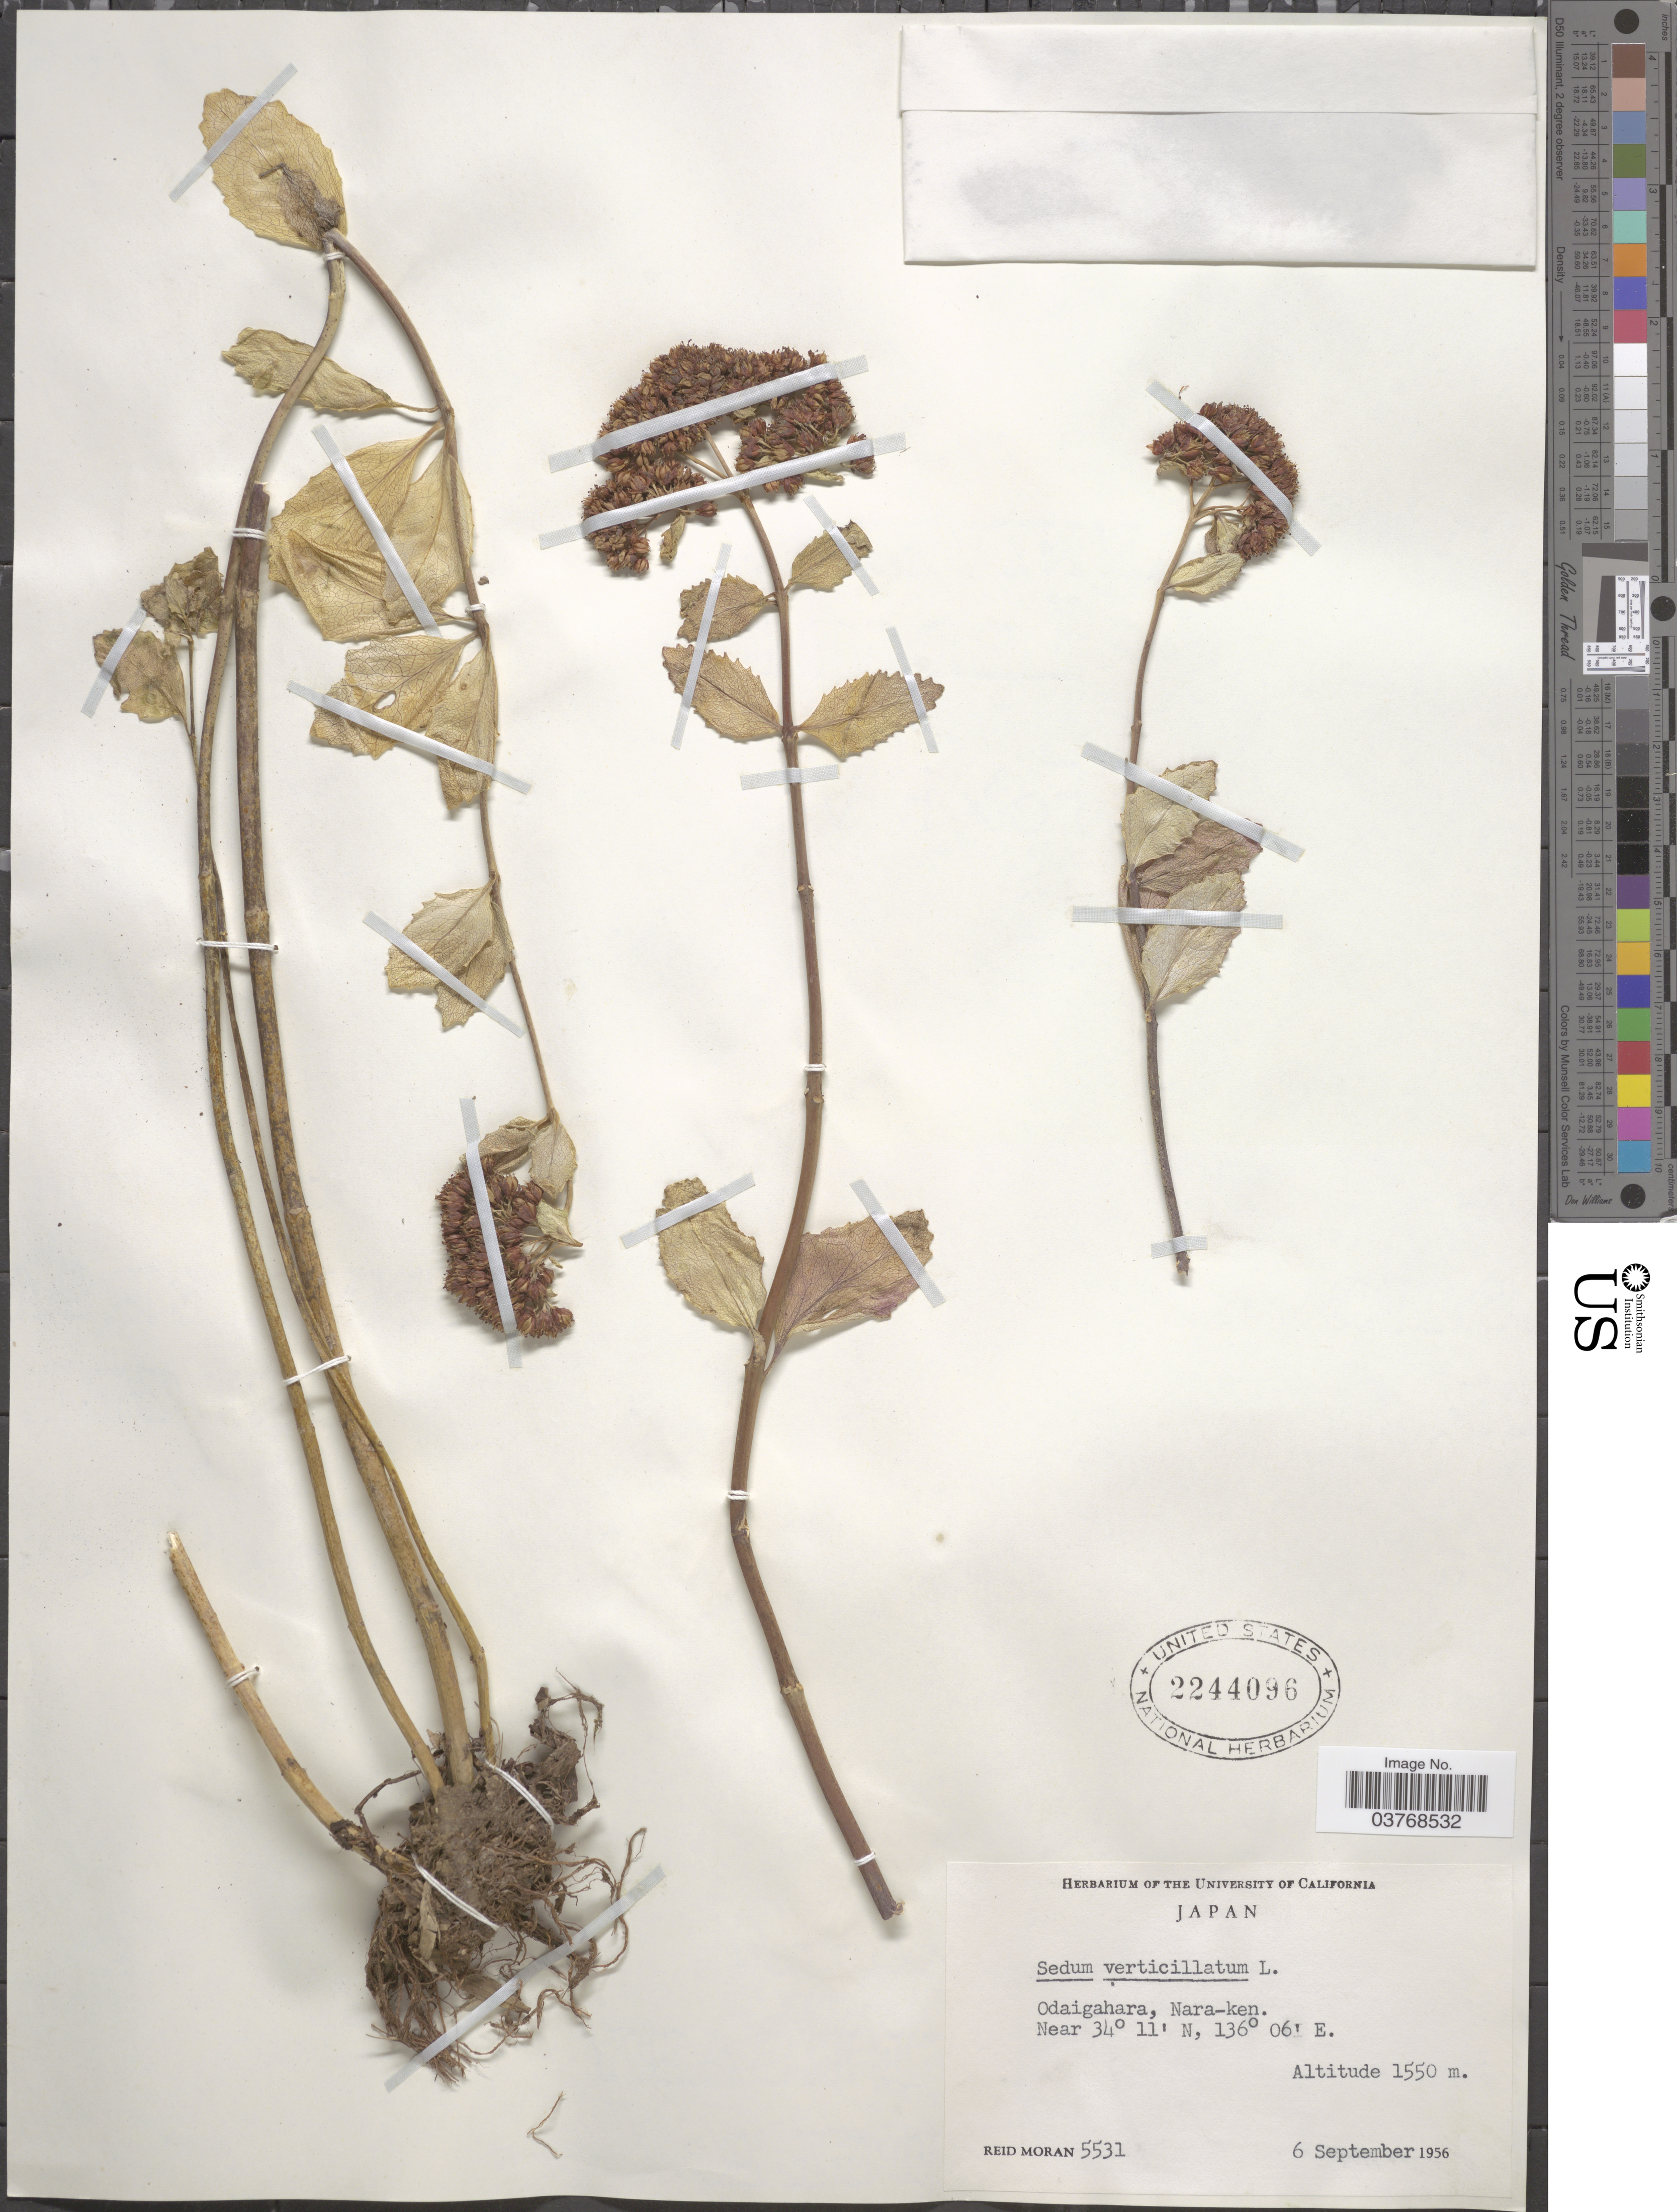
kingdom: Plantae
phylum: Tracheophyta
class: Magnoliopsida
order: Saxifragales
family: Crassulaceae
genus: Hylotelephium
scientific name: Hylotelephium verticillatum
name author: (L.) H. Ohba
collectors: R. Moran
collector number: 5531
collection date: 1956-09-06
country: Japan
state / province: Nara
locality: Odaigahara, Nara-ken.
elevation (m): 1550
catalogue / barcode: US 2244096